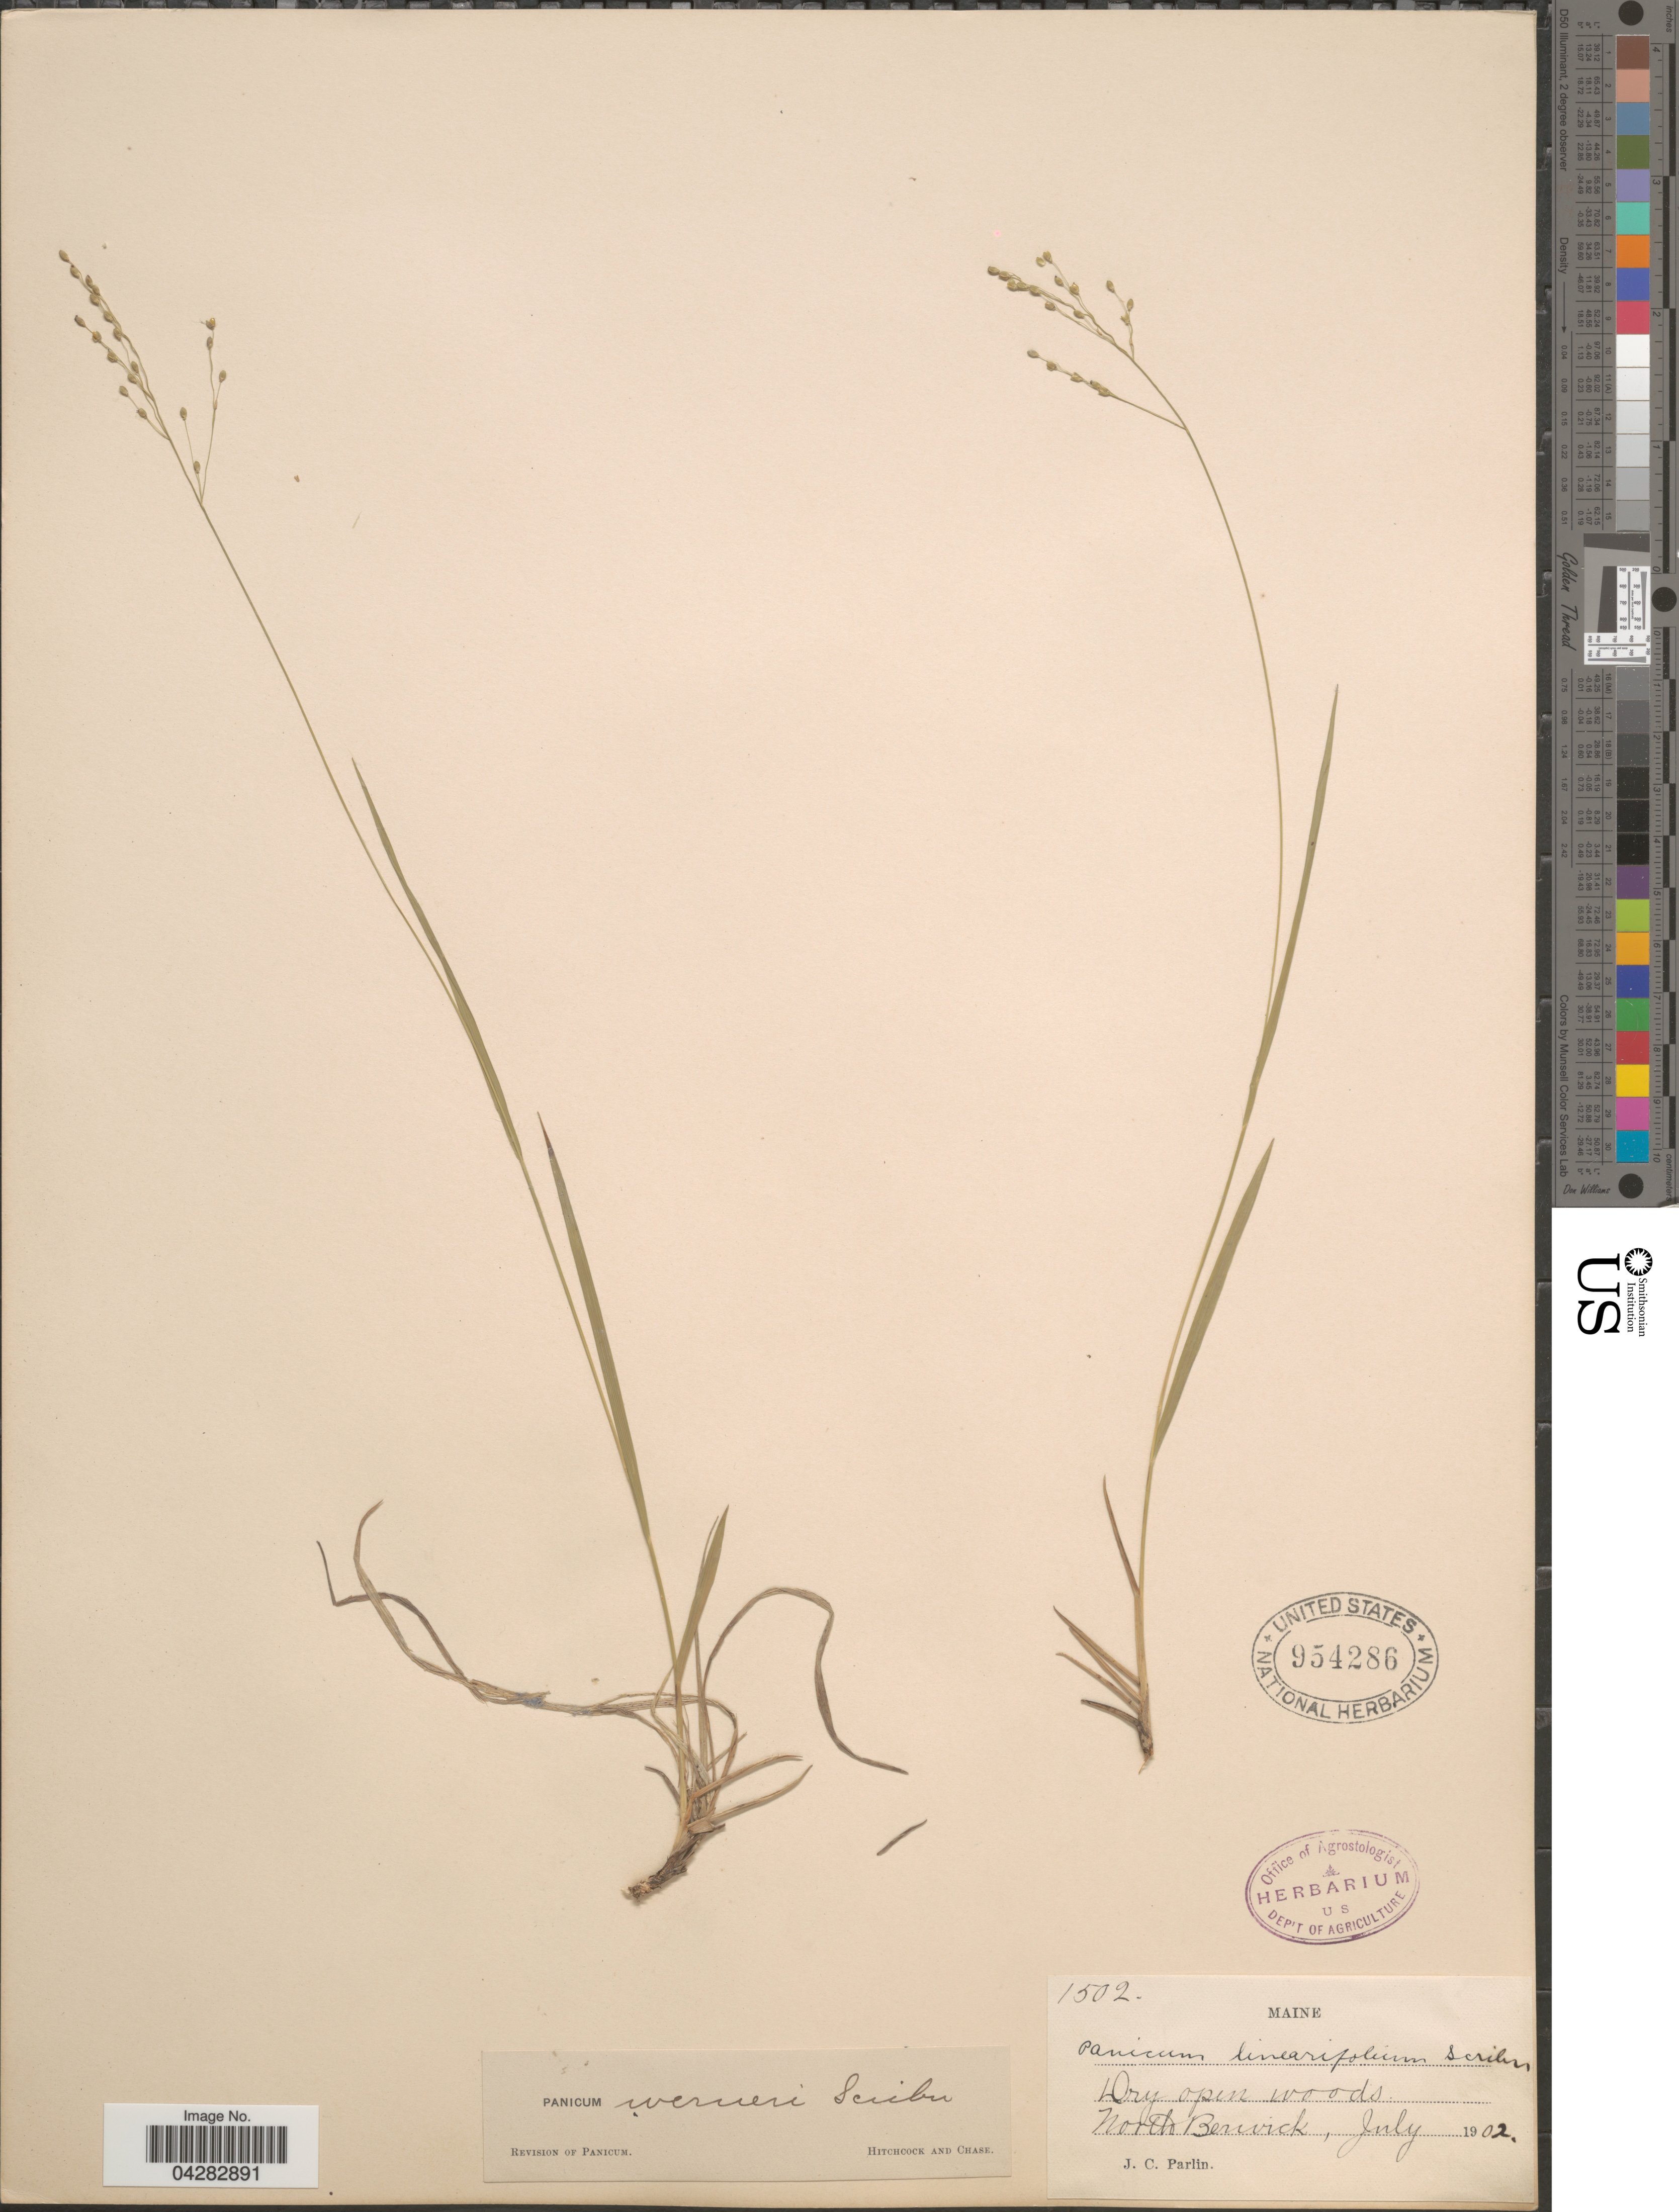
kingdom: Plantae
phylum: Tracheophyta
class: Liliopsida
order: Poales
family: Poaceae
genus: Dichanthelium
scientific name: Dichanthelium linearifolium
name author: (Scribn.) Gould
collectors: J. Parlin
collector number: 1502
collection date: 1902-07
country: United States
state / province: Maine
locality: North Berwick.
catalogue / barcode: US 954286